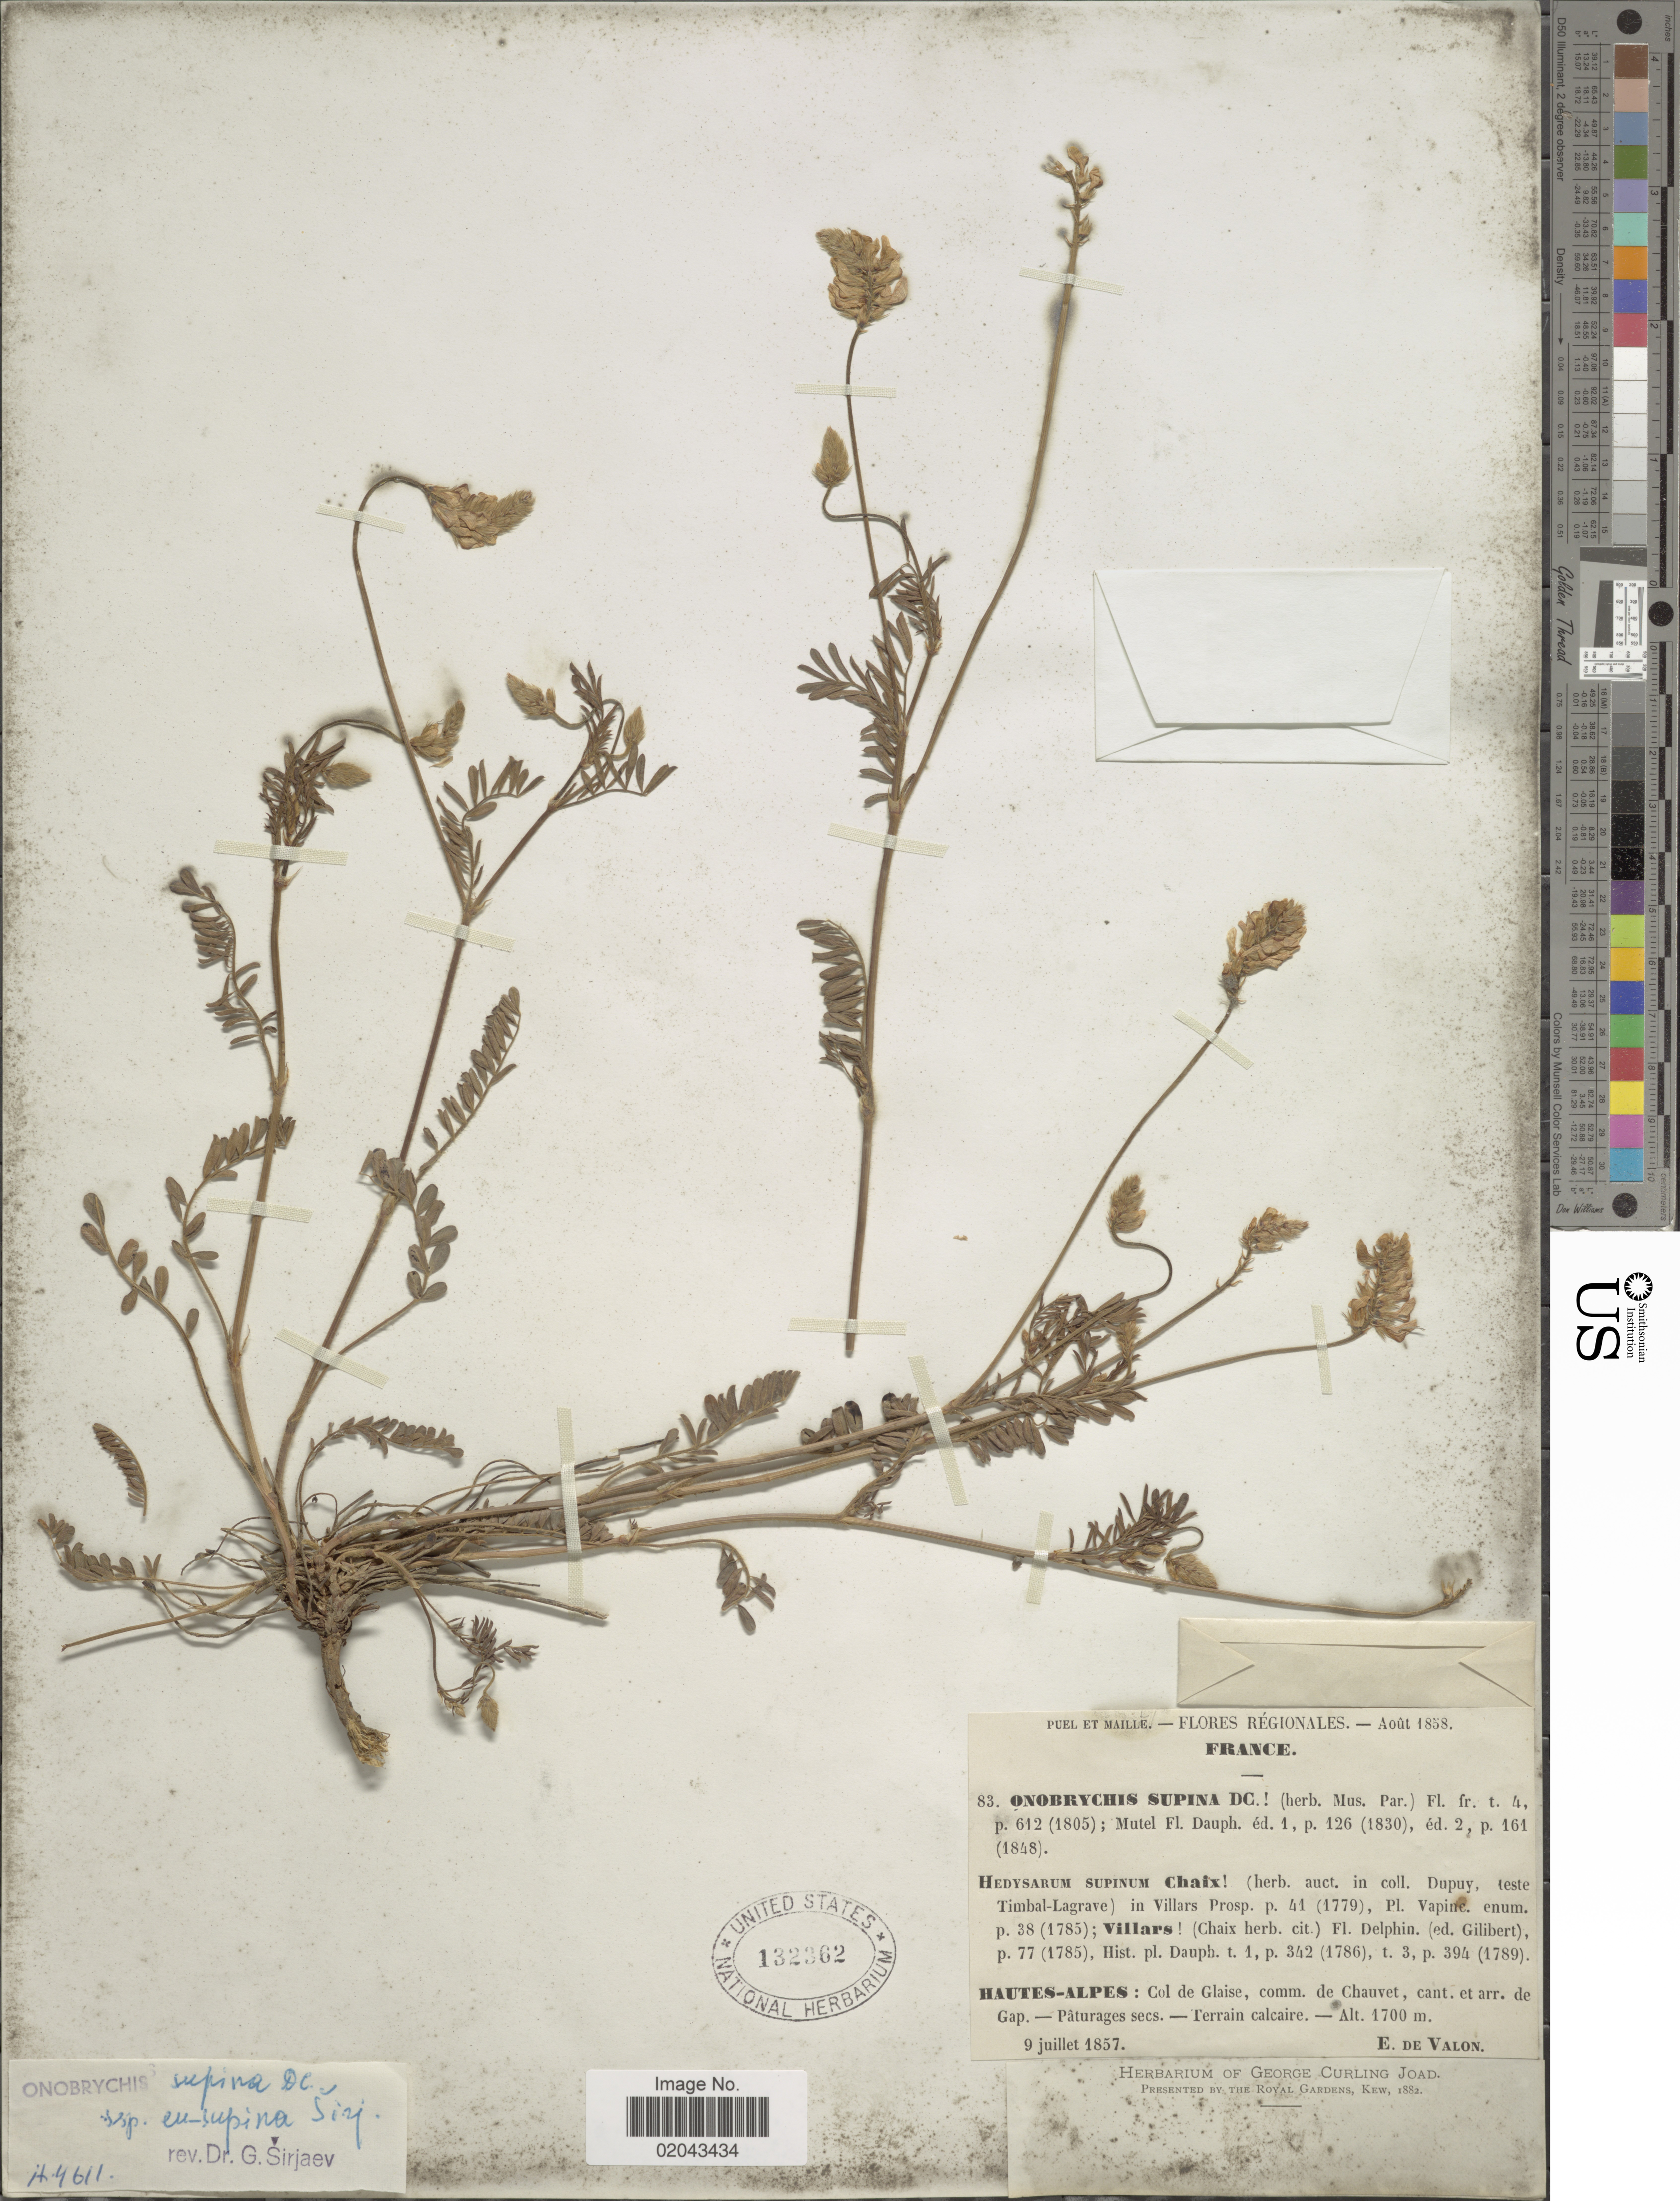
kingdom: Plantae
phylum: Tracheophyta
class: Magnoliopsida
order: Fabales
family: Fabaceae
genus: Onobrychis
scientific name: Onobrychis supina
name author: (Vill.) DC.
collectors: E. Valon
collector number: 83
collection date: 1857-07-09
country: France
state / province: Provence-Alpes-Côte d'Azur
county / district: Hautes-Alpes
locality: Regionales, Hautes-Alpes: Col de Glaise, comm de Chauvet, cant et arr. de Gap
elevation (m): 1700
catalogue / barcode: US 132362